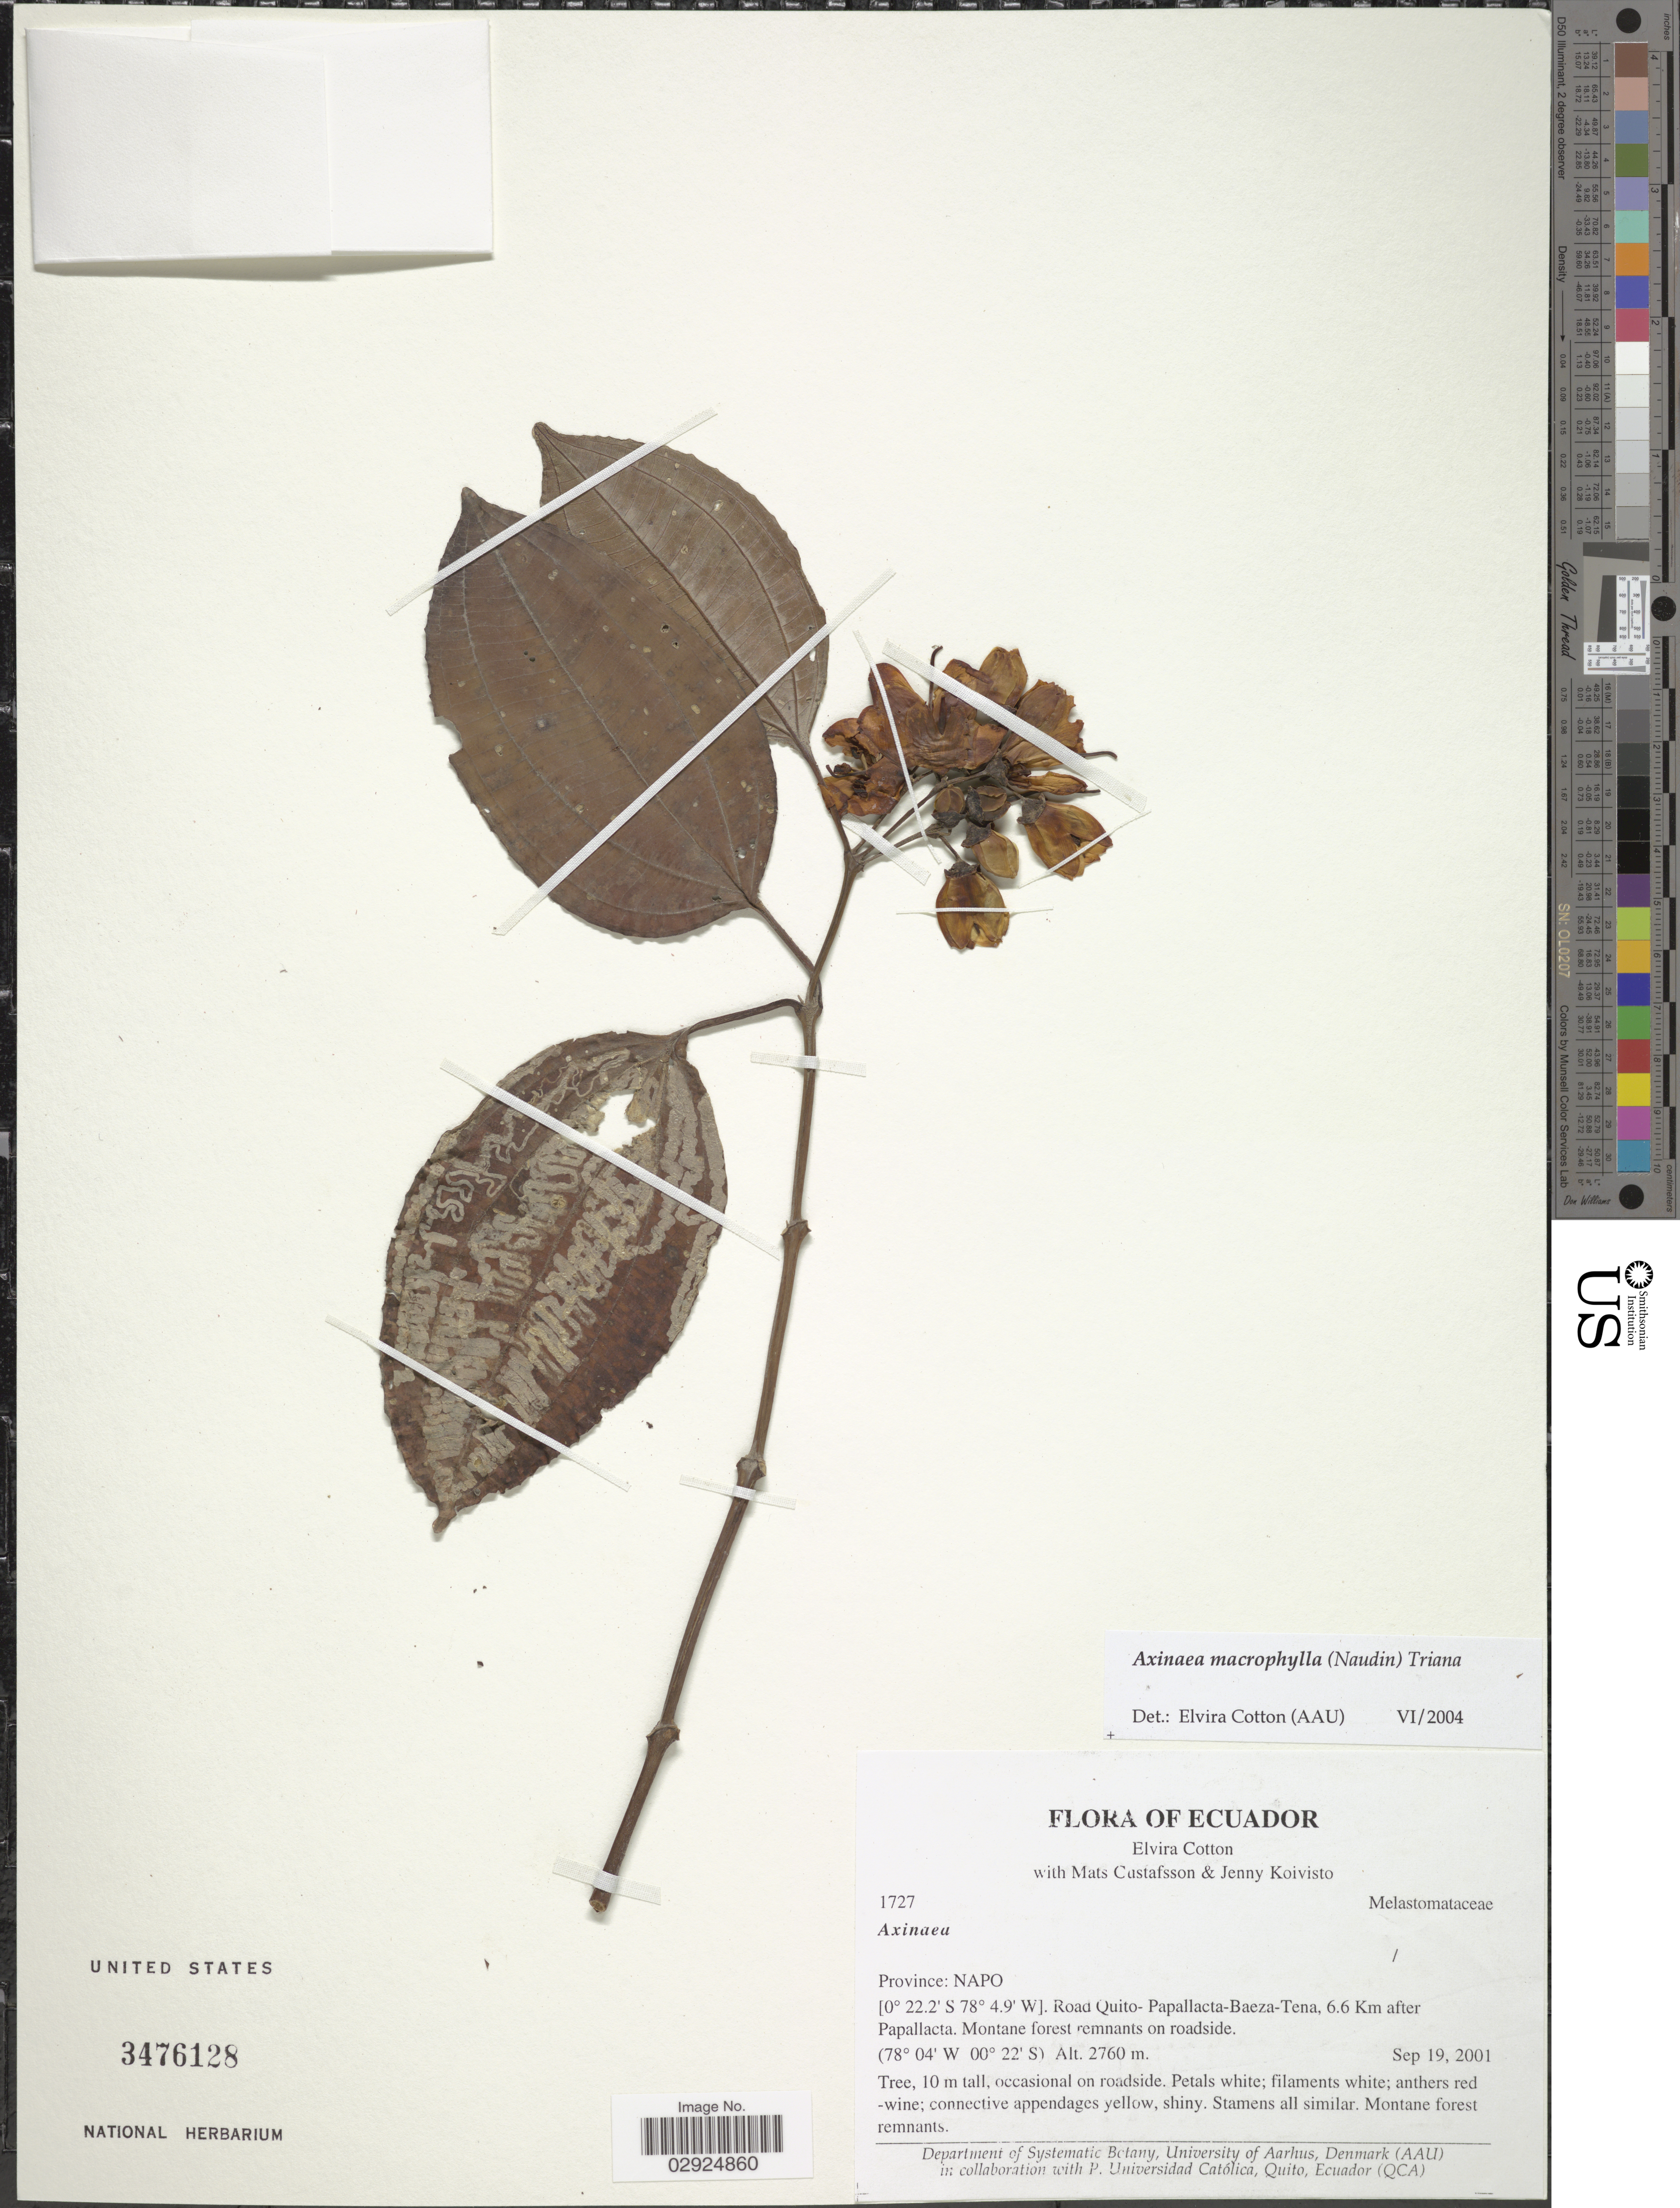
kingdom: Plantae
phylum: Tracheophyta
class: Magnoliopsida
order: Myrtales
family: Melastomataceae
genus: Axinaea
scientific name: Axinaea macrophylla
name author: (Naudin) Triana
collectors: E. Cotton, M. H. Gustafsson & J. Koivisto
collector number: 1727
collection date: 2001-09-19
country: Ecuador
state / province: Napo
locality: Province: Napo. Road Quito-Papallacta-Baeza-Tena, 6.6 Km after Papallacta.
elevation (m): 2760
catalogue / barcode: US 3476128